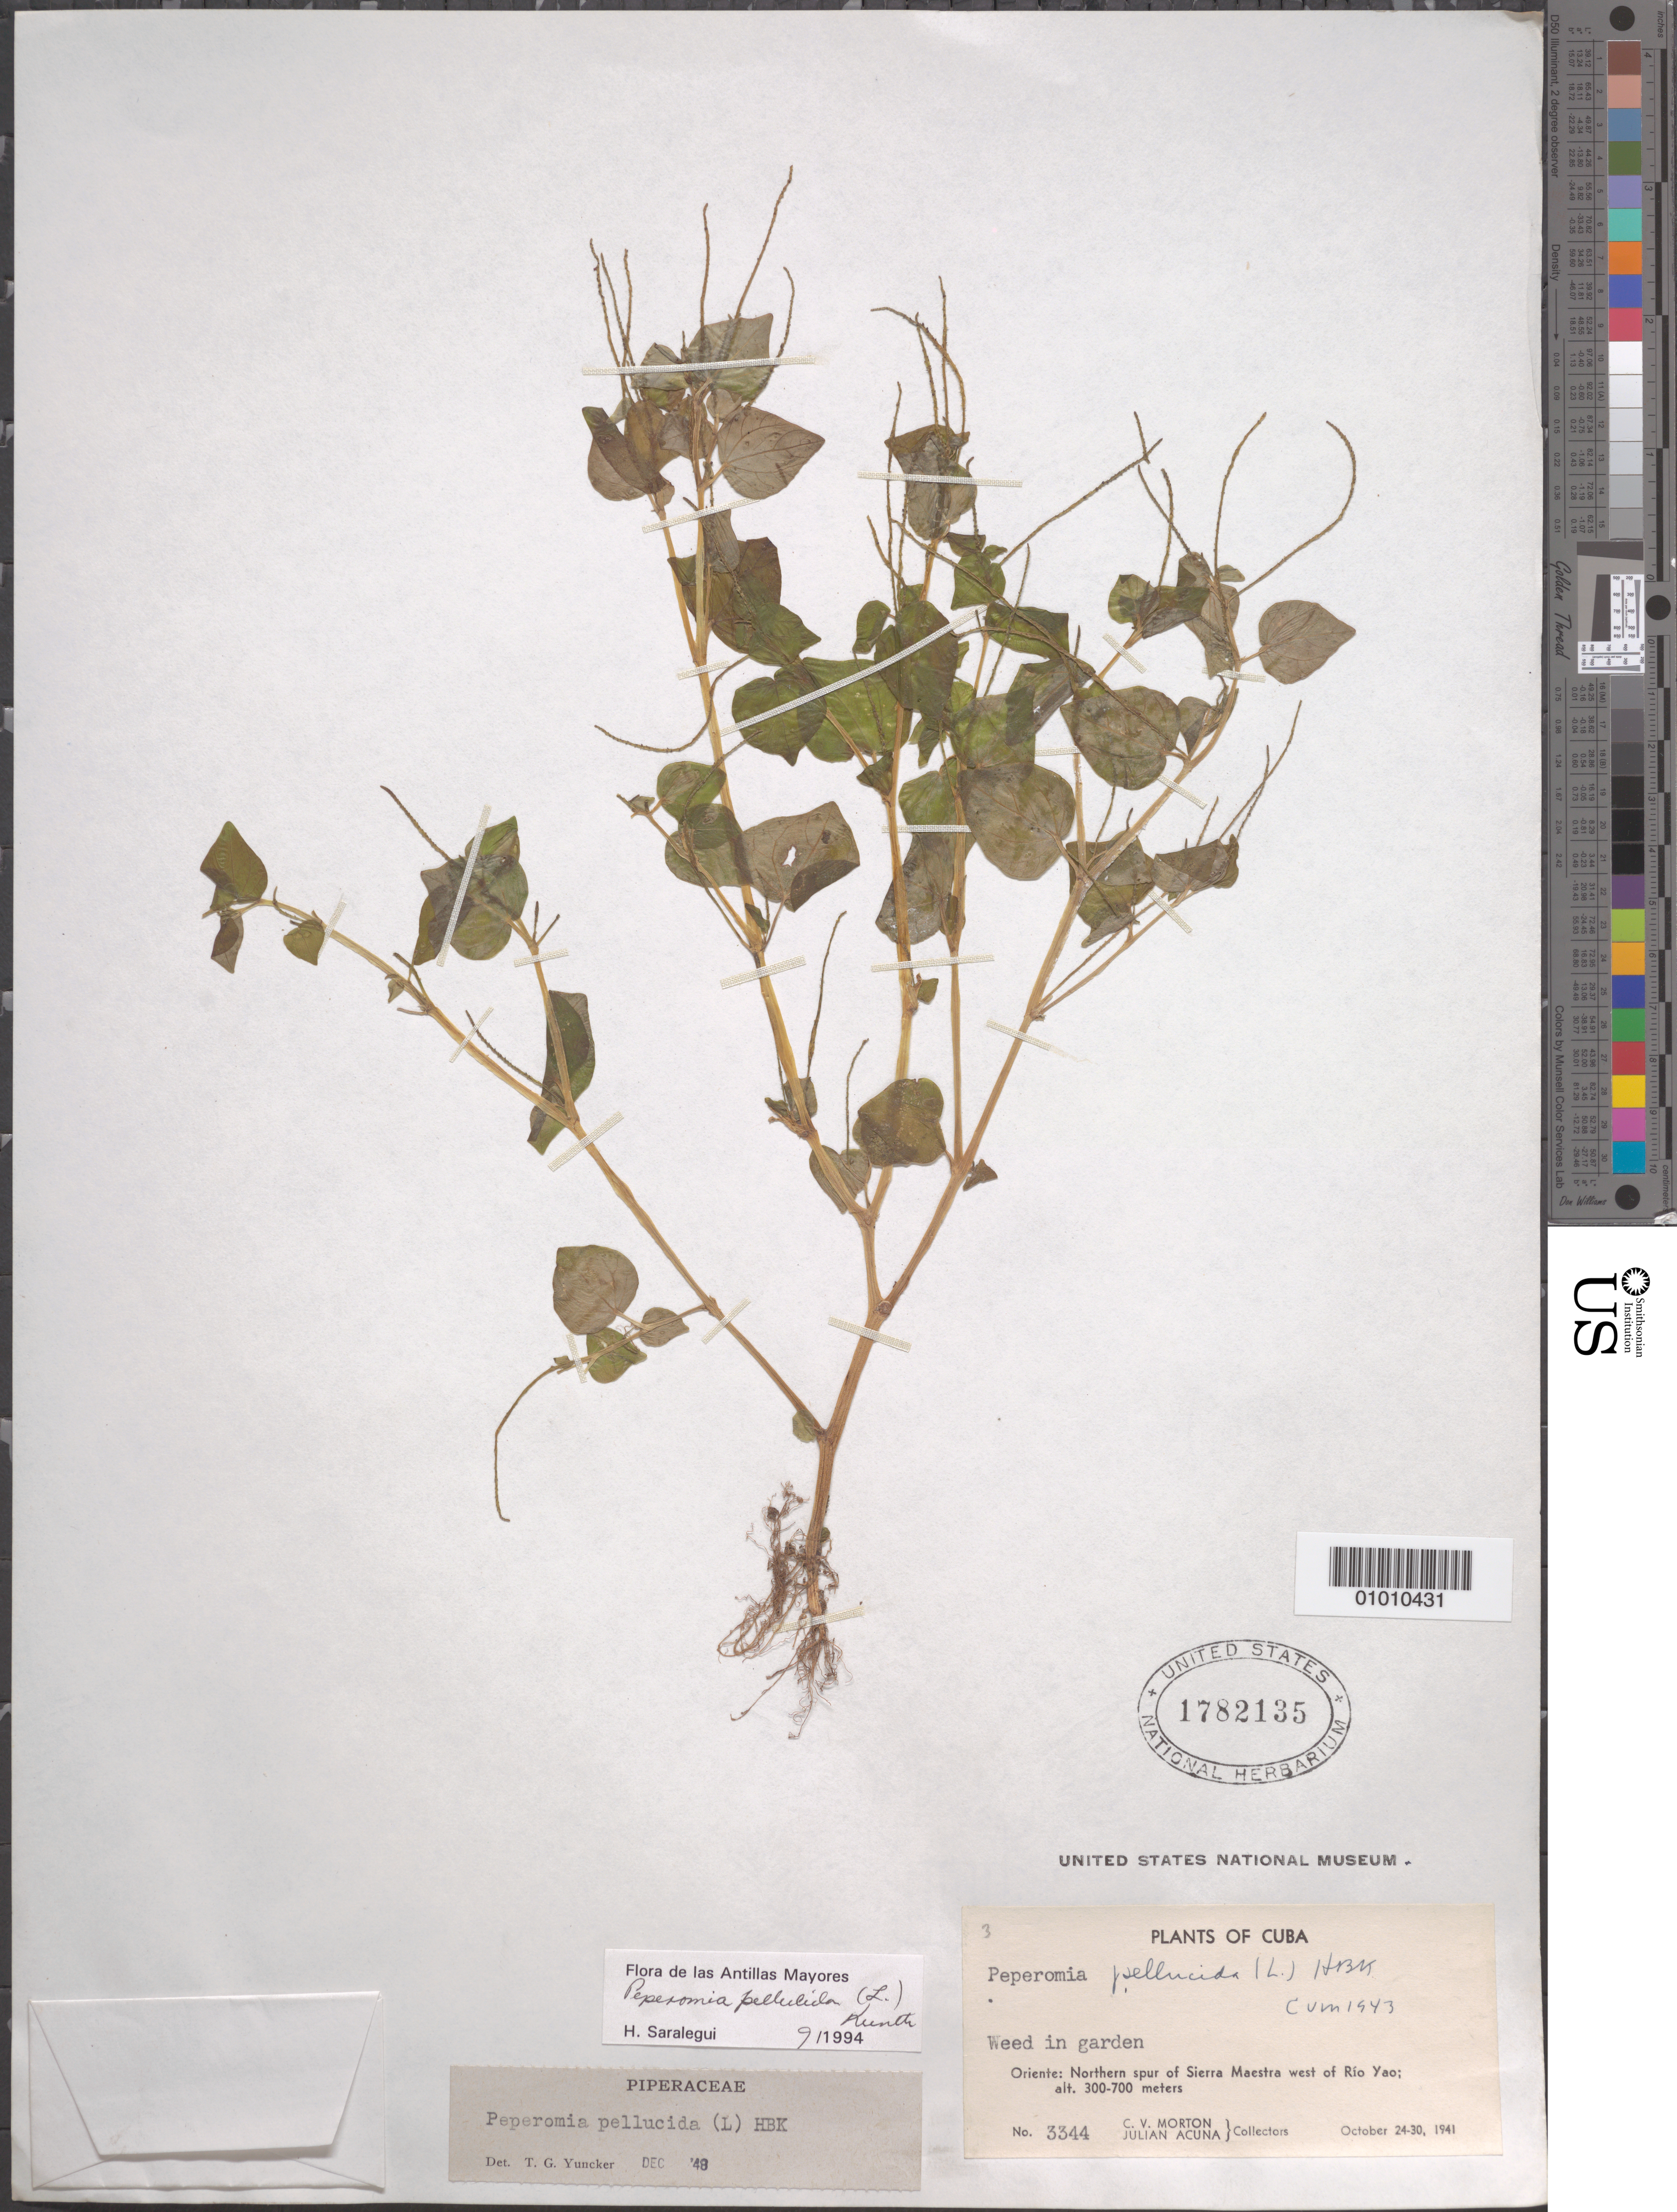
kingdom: Plantae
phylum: Tracheophyta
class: Magnoliopsida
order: Piperales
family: Piperaceae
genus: Peperomia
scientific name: Peperomia pellucida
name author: (L.) Kunth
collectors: C. V. Morton & J. Acuña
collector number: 3344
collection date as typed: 24 Oct 1941 to 30 Oct 1941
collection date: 1941-10-24/1941-10-30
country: Cuba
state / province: Oriente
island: Cuba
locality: Weed in garden Northern spur of Sierra Maestra W of Rio Yao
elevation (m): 300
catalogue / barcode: US 1782135